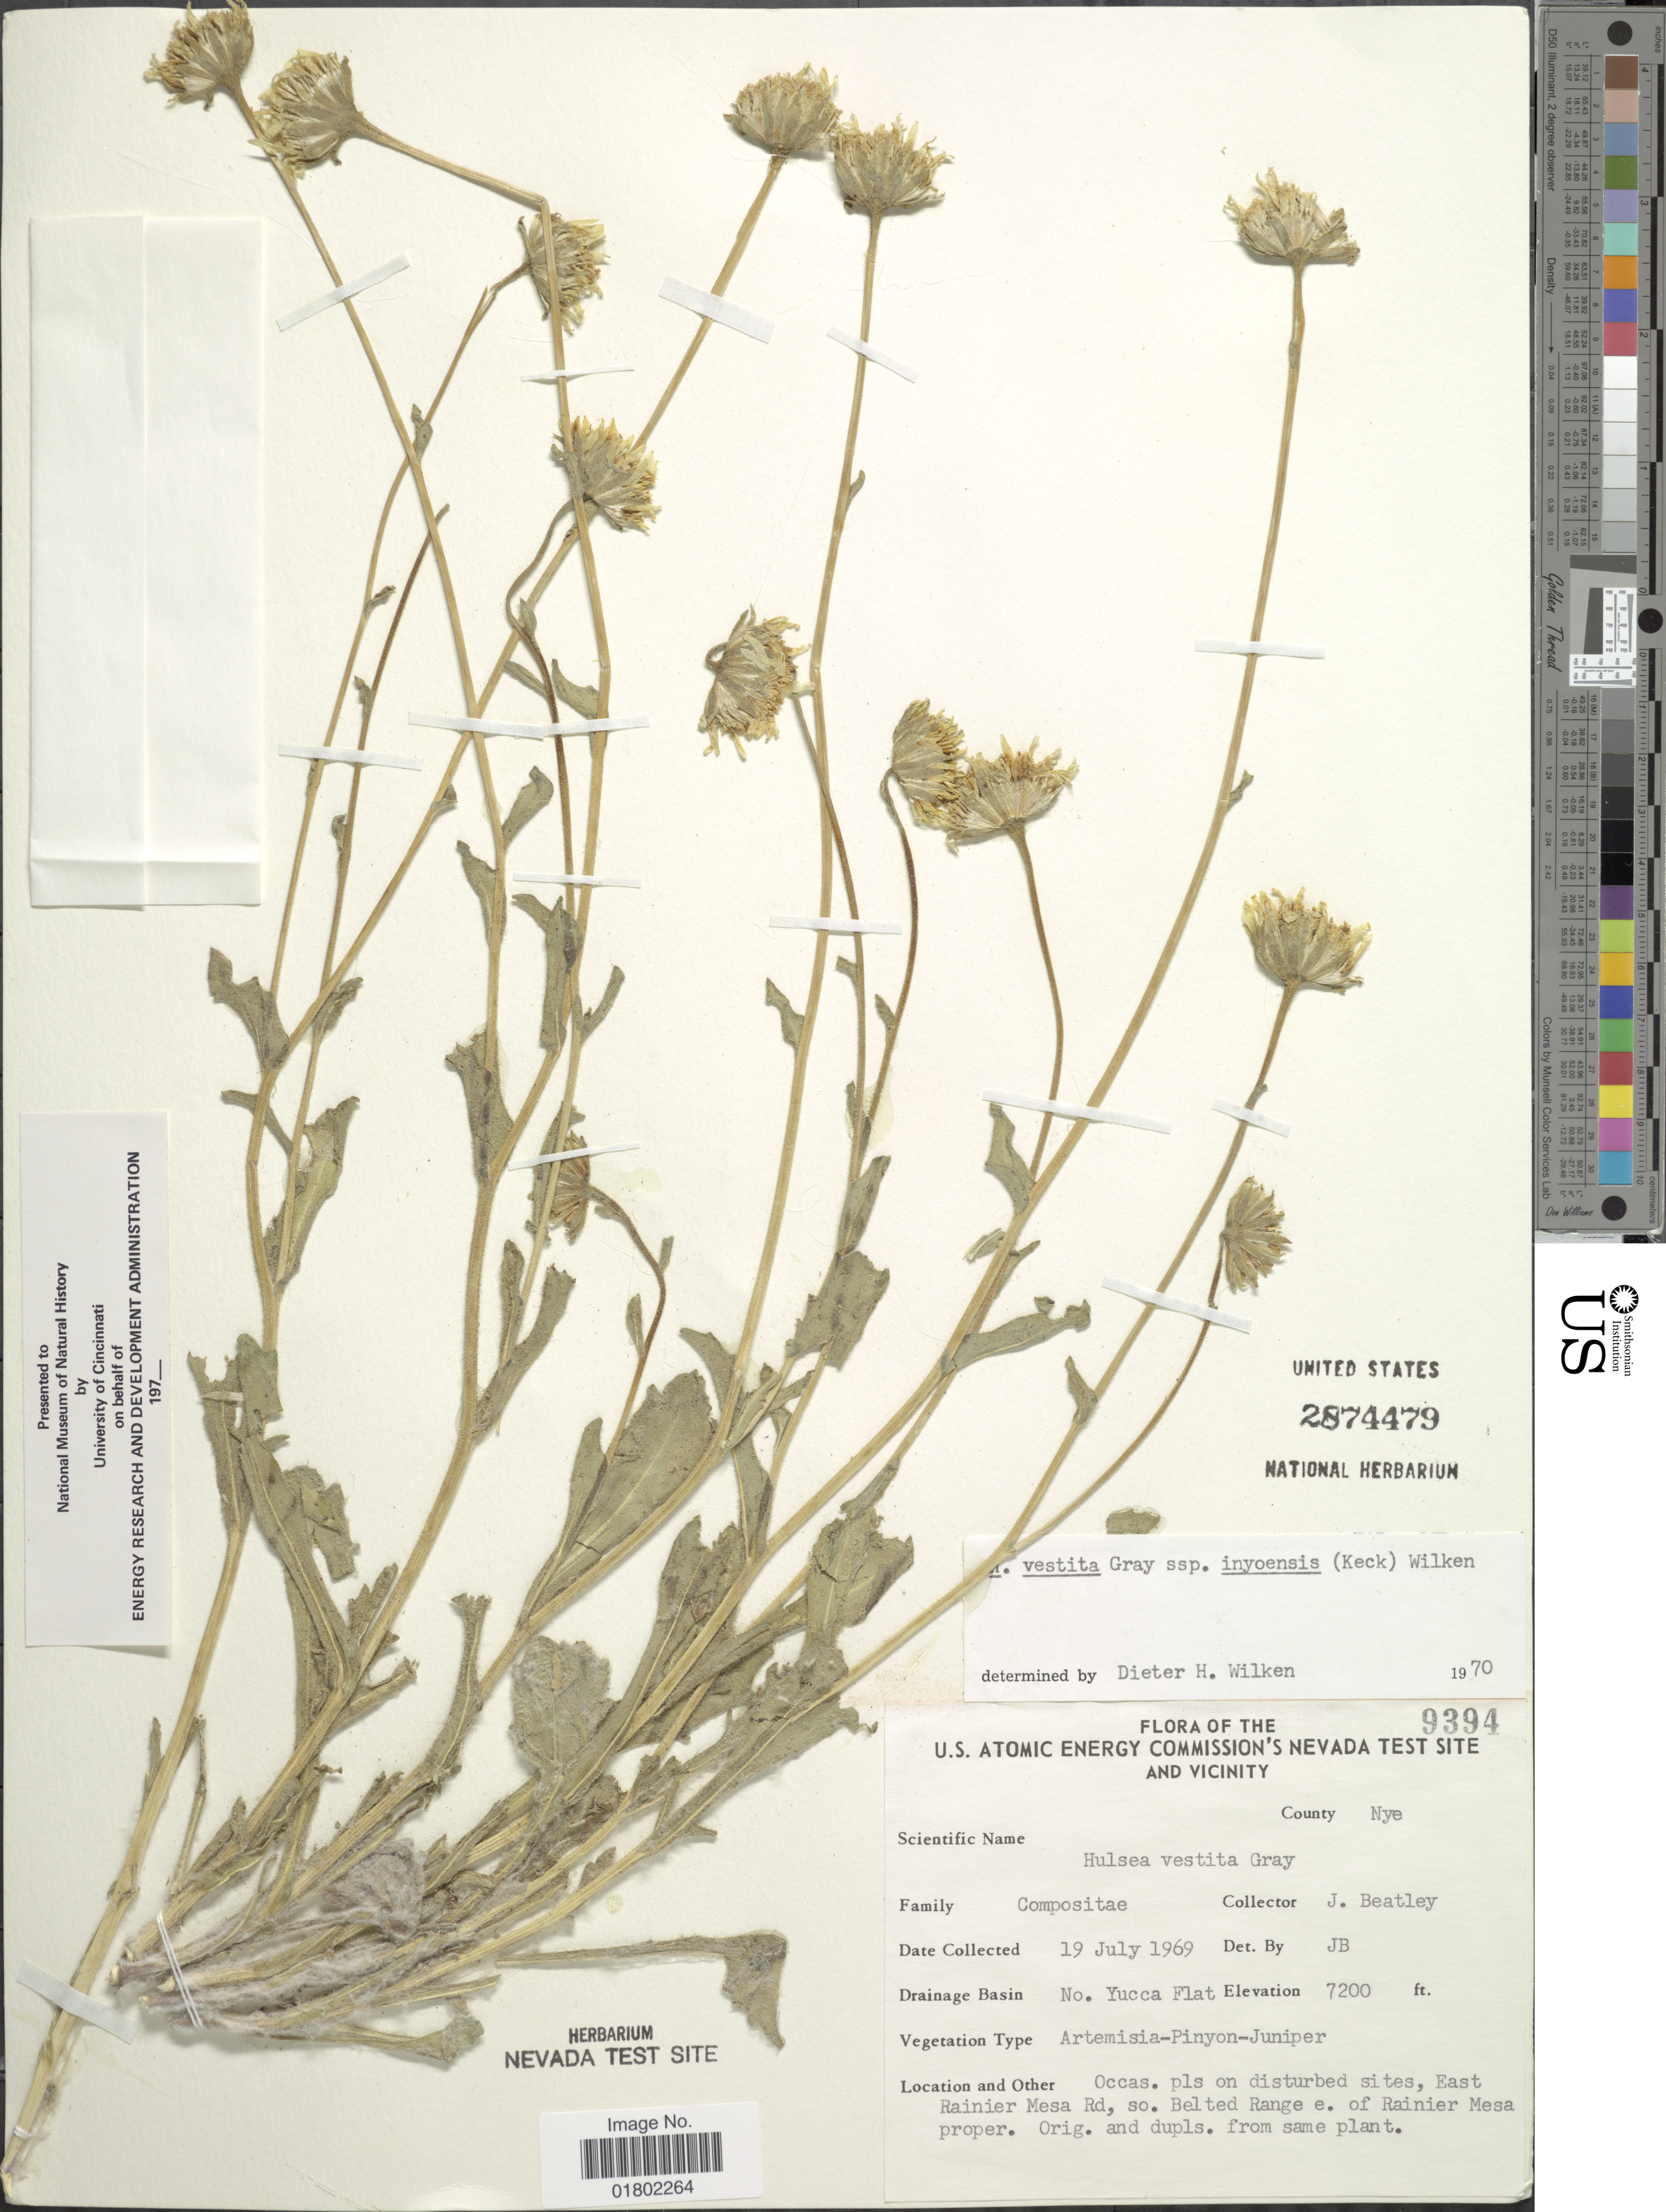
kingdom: Plantae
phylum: Tracheophyta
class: Magnoliopsida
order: Asterales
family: Asteraceae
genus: Hulsea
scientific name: Hulsea vestita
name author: A. Gray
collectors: J. C. Beatley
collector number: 9394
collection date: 1969-07-19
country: United States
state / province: Nevada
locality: U. S. Atomic Energy Commission's Nevada Test Site and Vicinity, County Nye, Bo. Yucca Flat, East Ranier Mesa Rd, so. Belted Range e. of Rainier Mesa proper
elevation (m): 2195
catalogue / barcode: US 2874479